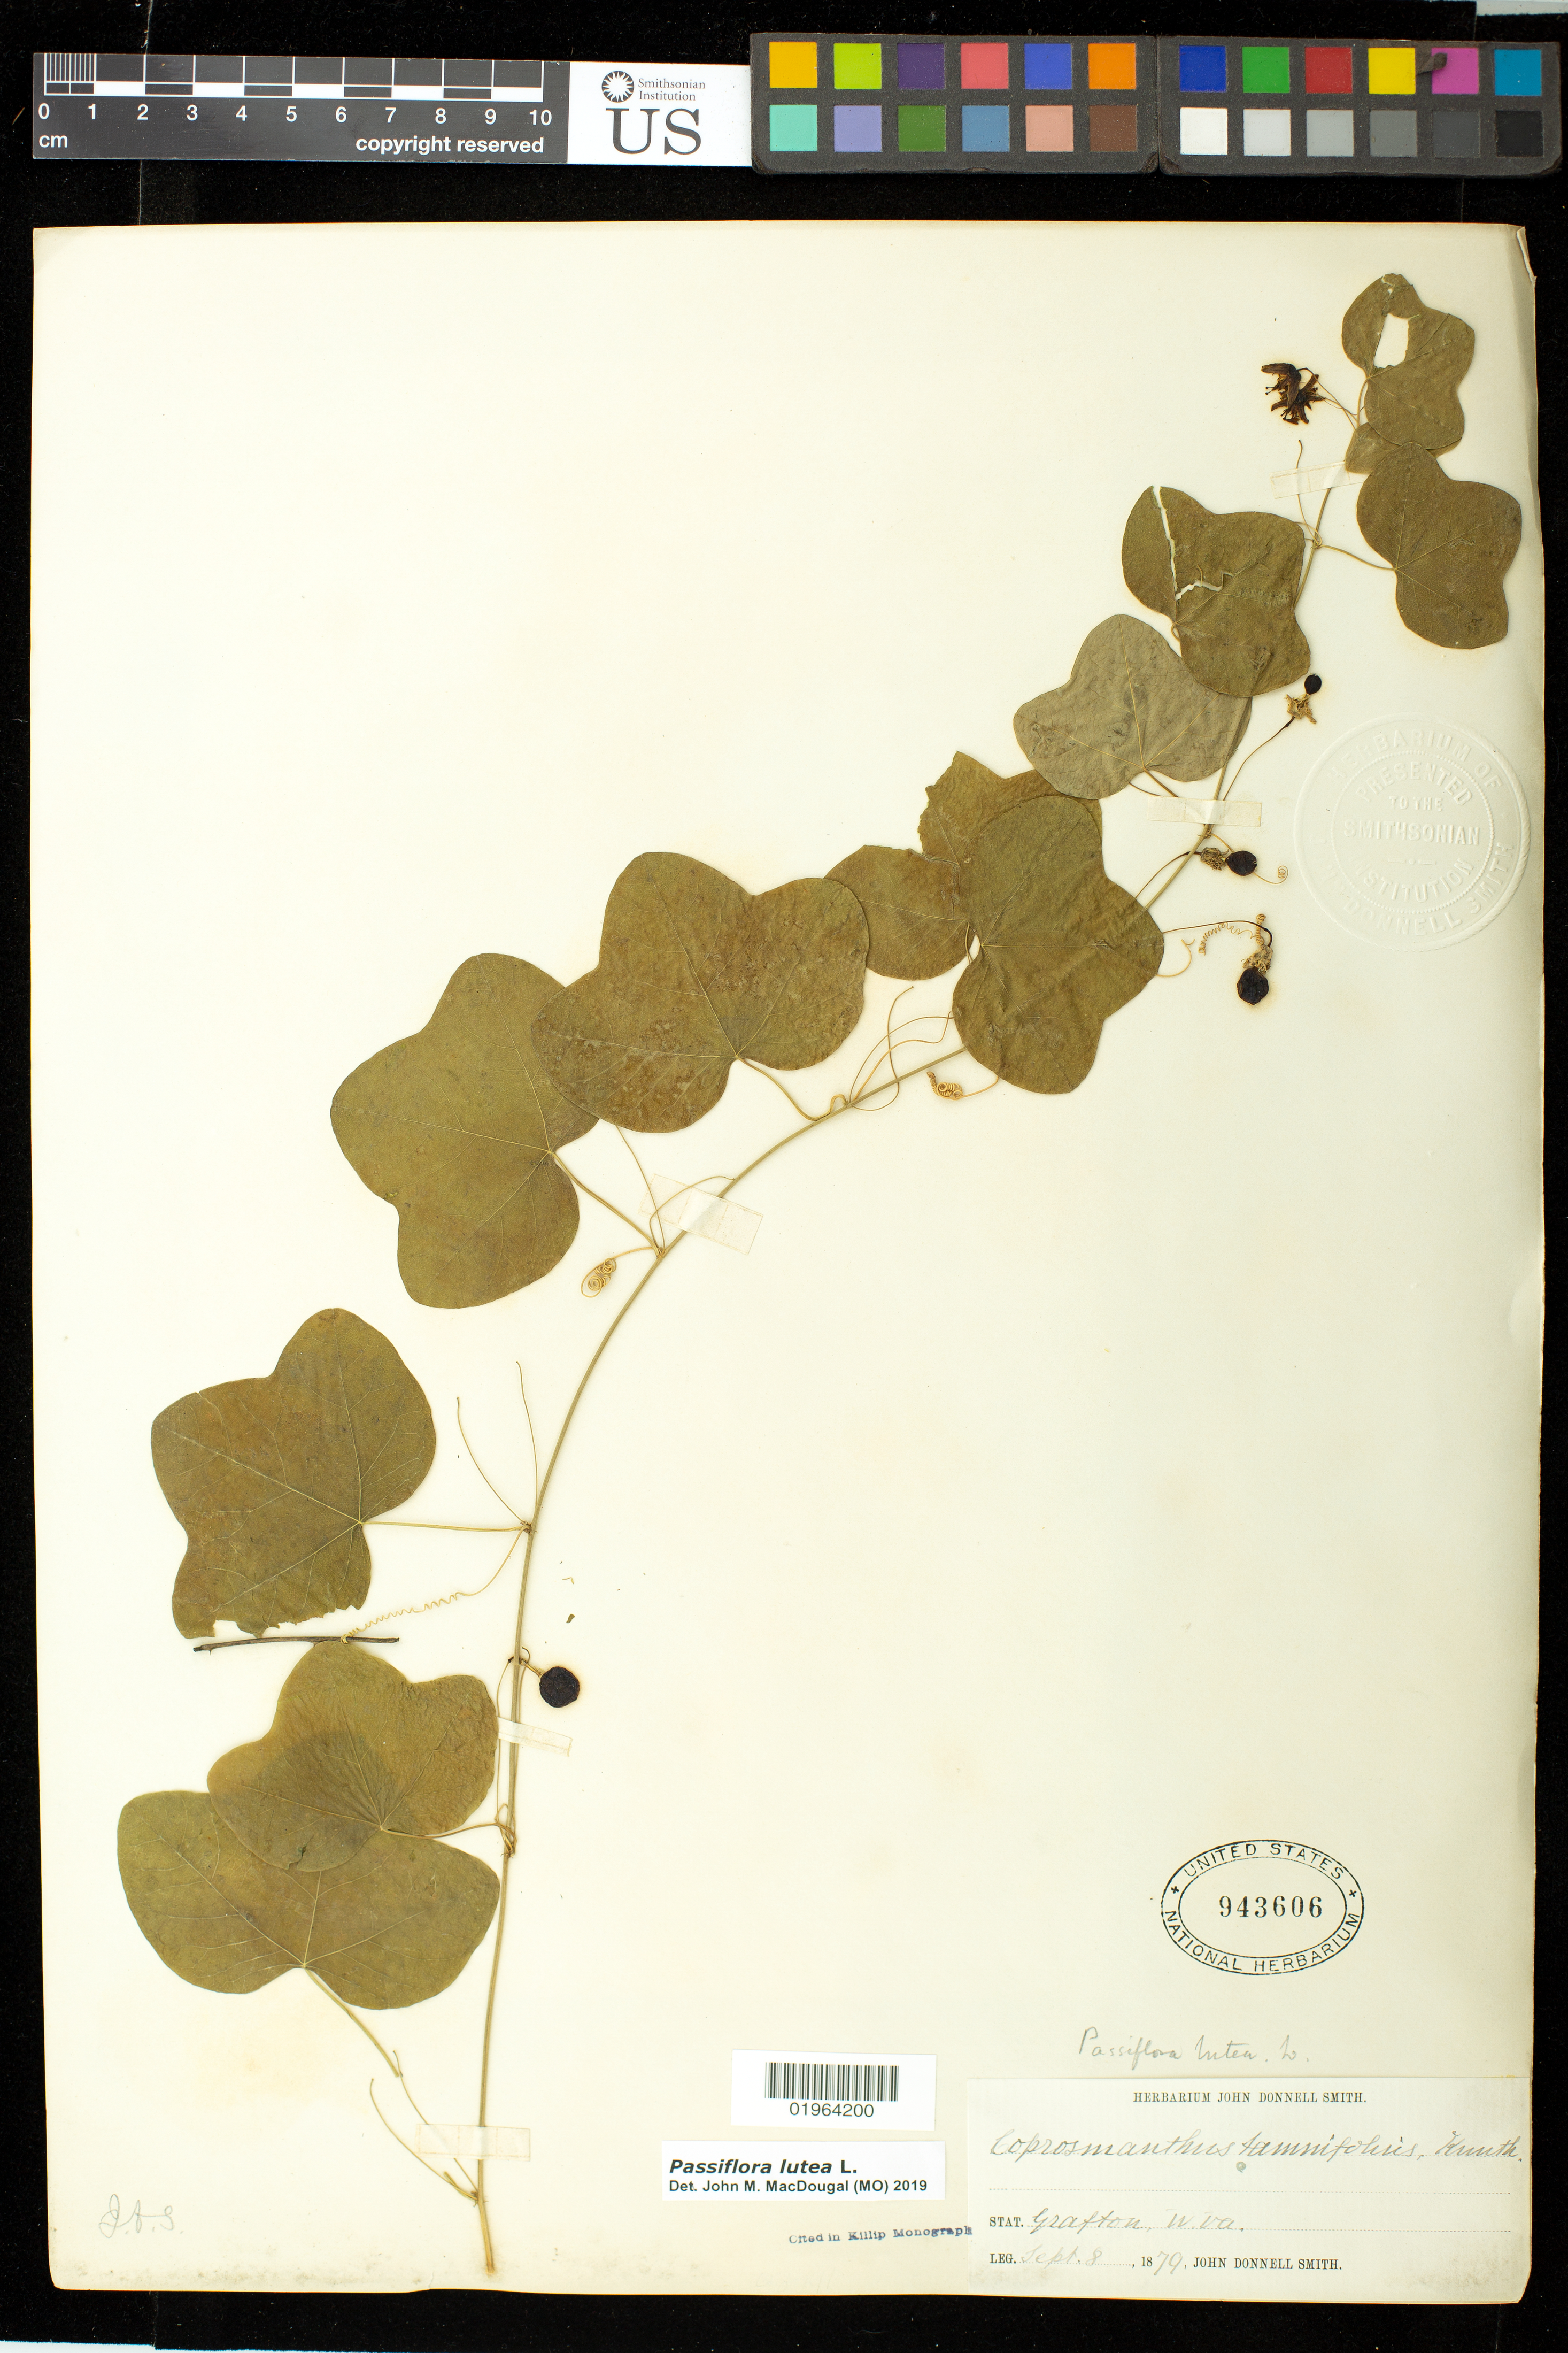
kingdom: Plantae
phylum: Tracheophyta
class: Magnoliopsida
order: Malpighiales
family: Passifloraceae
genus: Passiflora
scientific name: Passiflora lutea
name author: L.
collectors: J. Donnell Smith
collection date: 1879-09-08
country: United States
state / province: West Virginia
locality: Stat. Gratton.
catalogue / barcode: US 943606